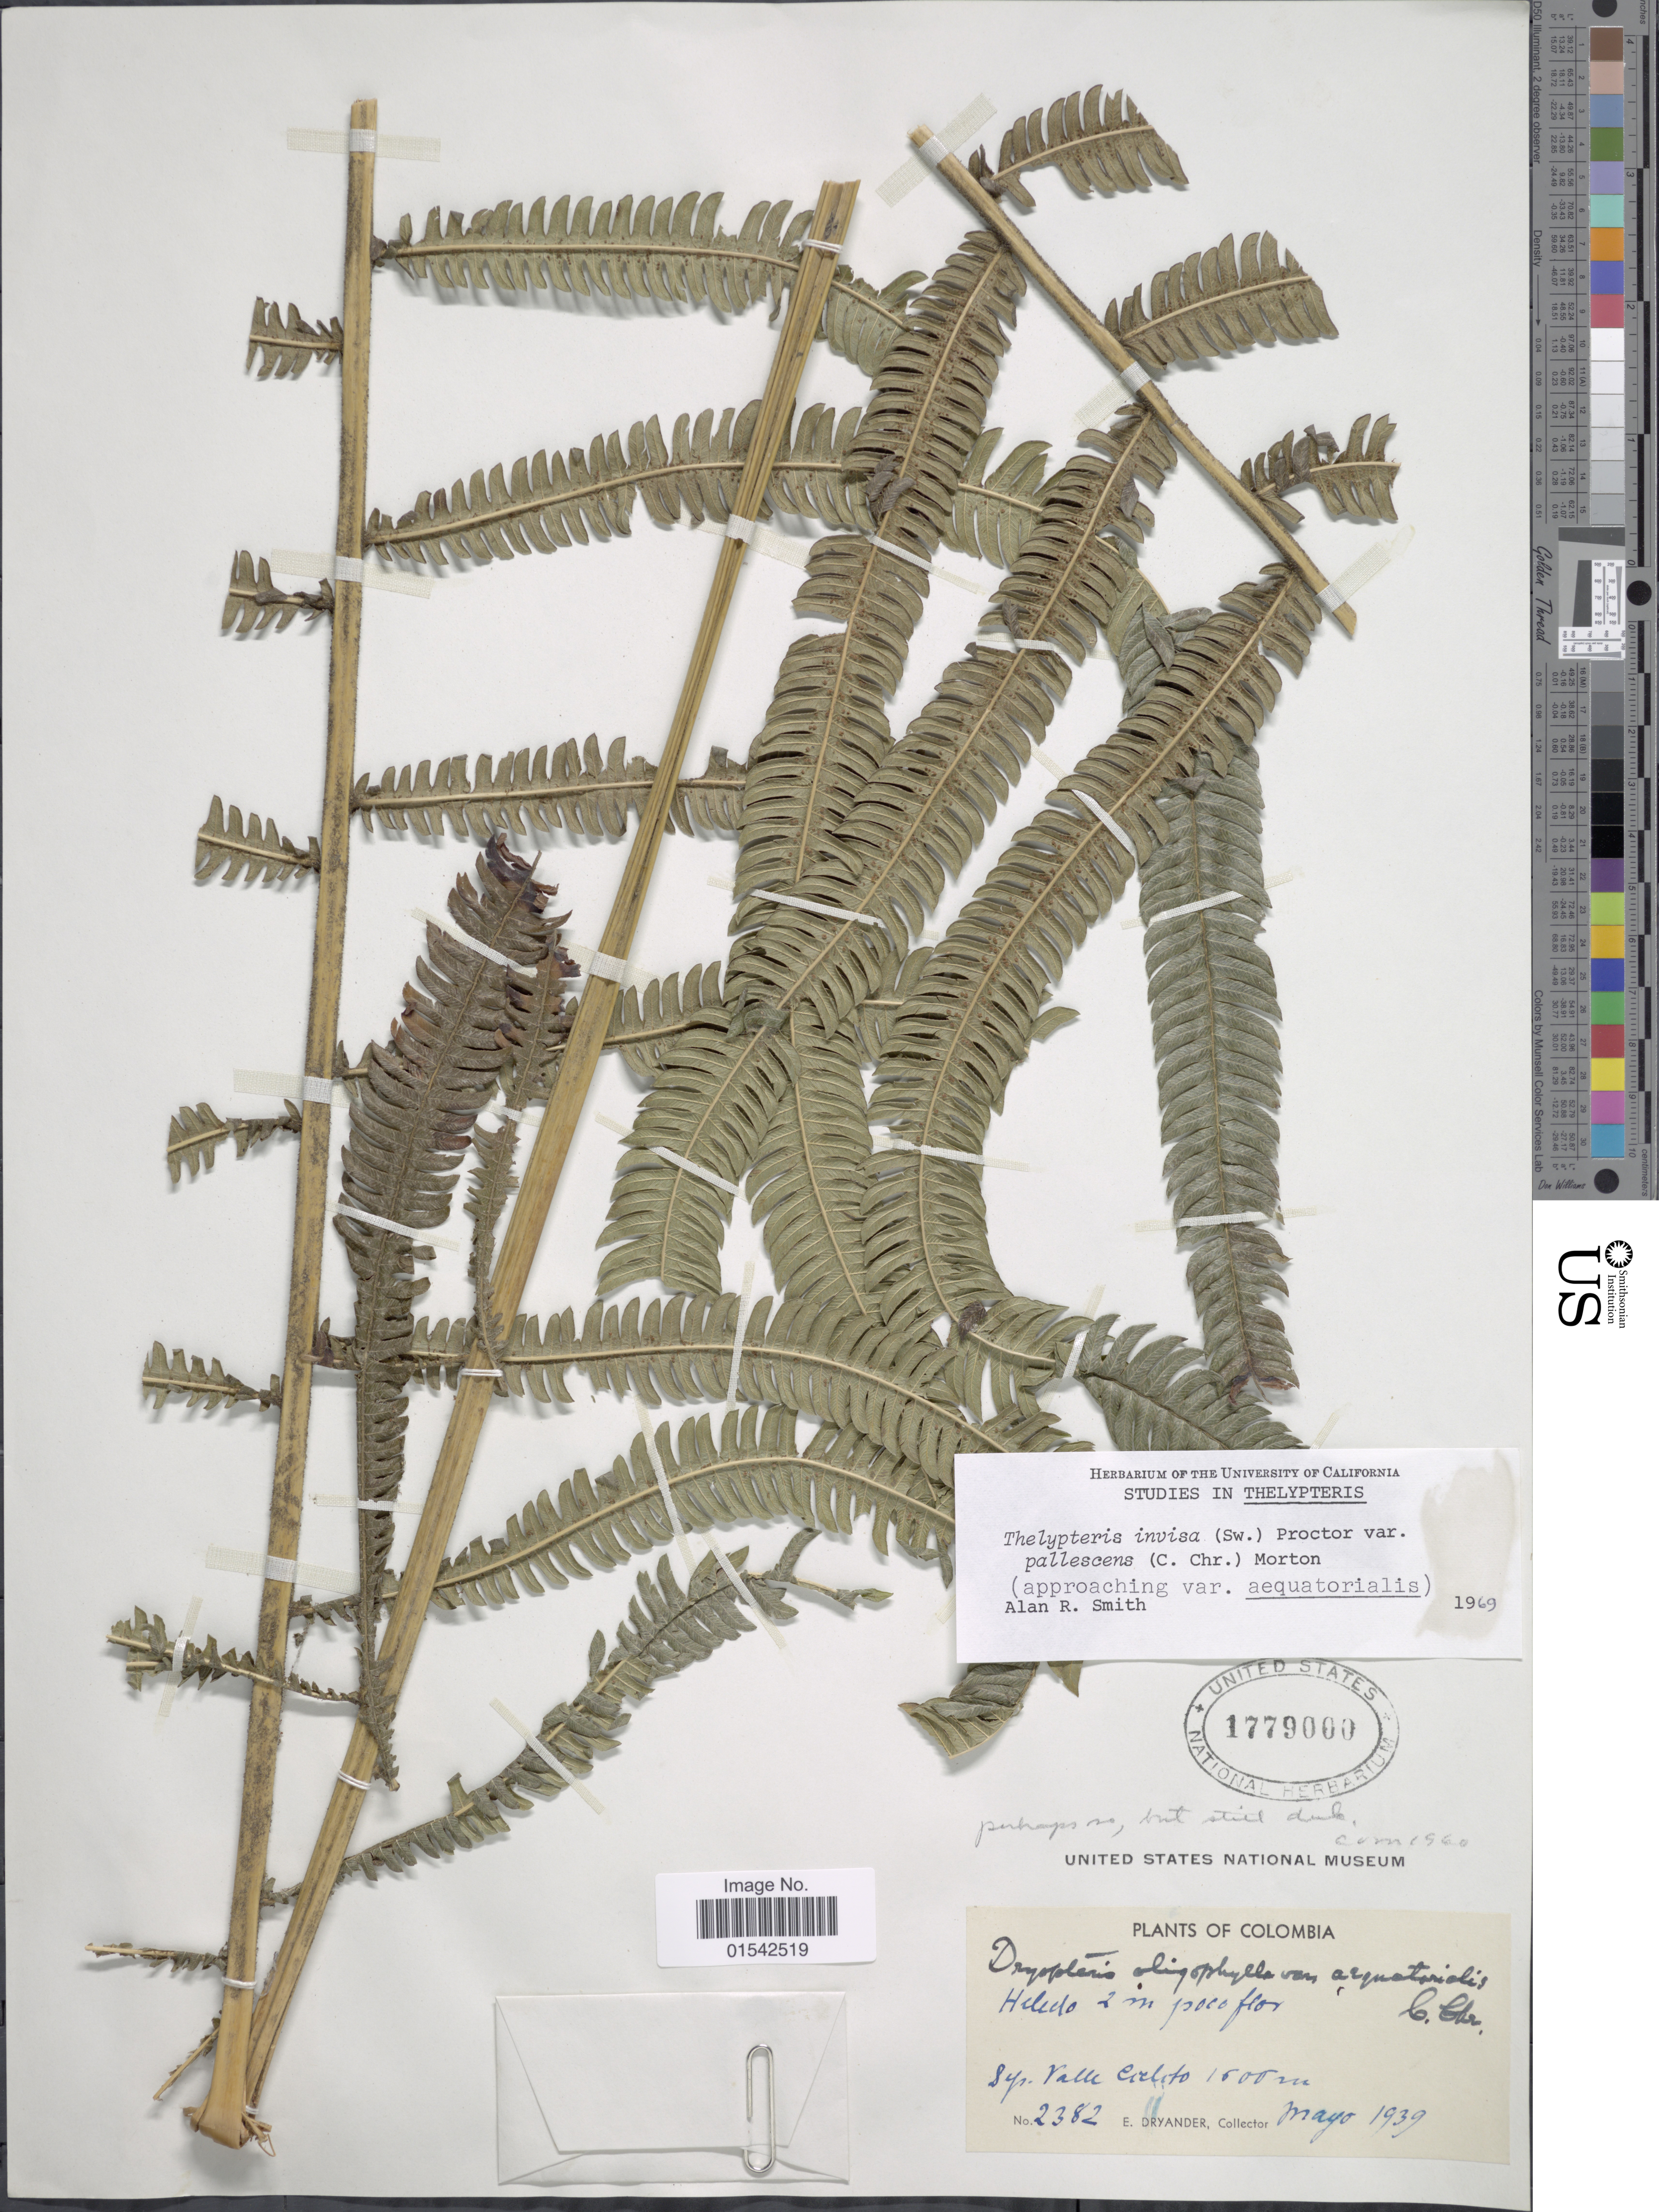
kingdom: Plantae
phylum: Tracheophyta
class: Polypodiopsida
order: Polypodiales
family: Thelypteridaceae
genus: Cyclosorus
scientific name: Cyclosorus grandis (A.R. Sm.) var. pallescens (C. Chr.) comb. ined.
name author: (A.R. Sm.)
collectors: E. Dryander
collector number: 2382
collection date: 1939-05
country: Colombia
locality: Dep. Valle Cielito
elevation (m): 1500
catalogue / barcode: US 1779000